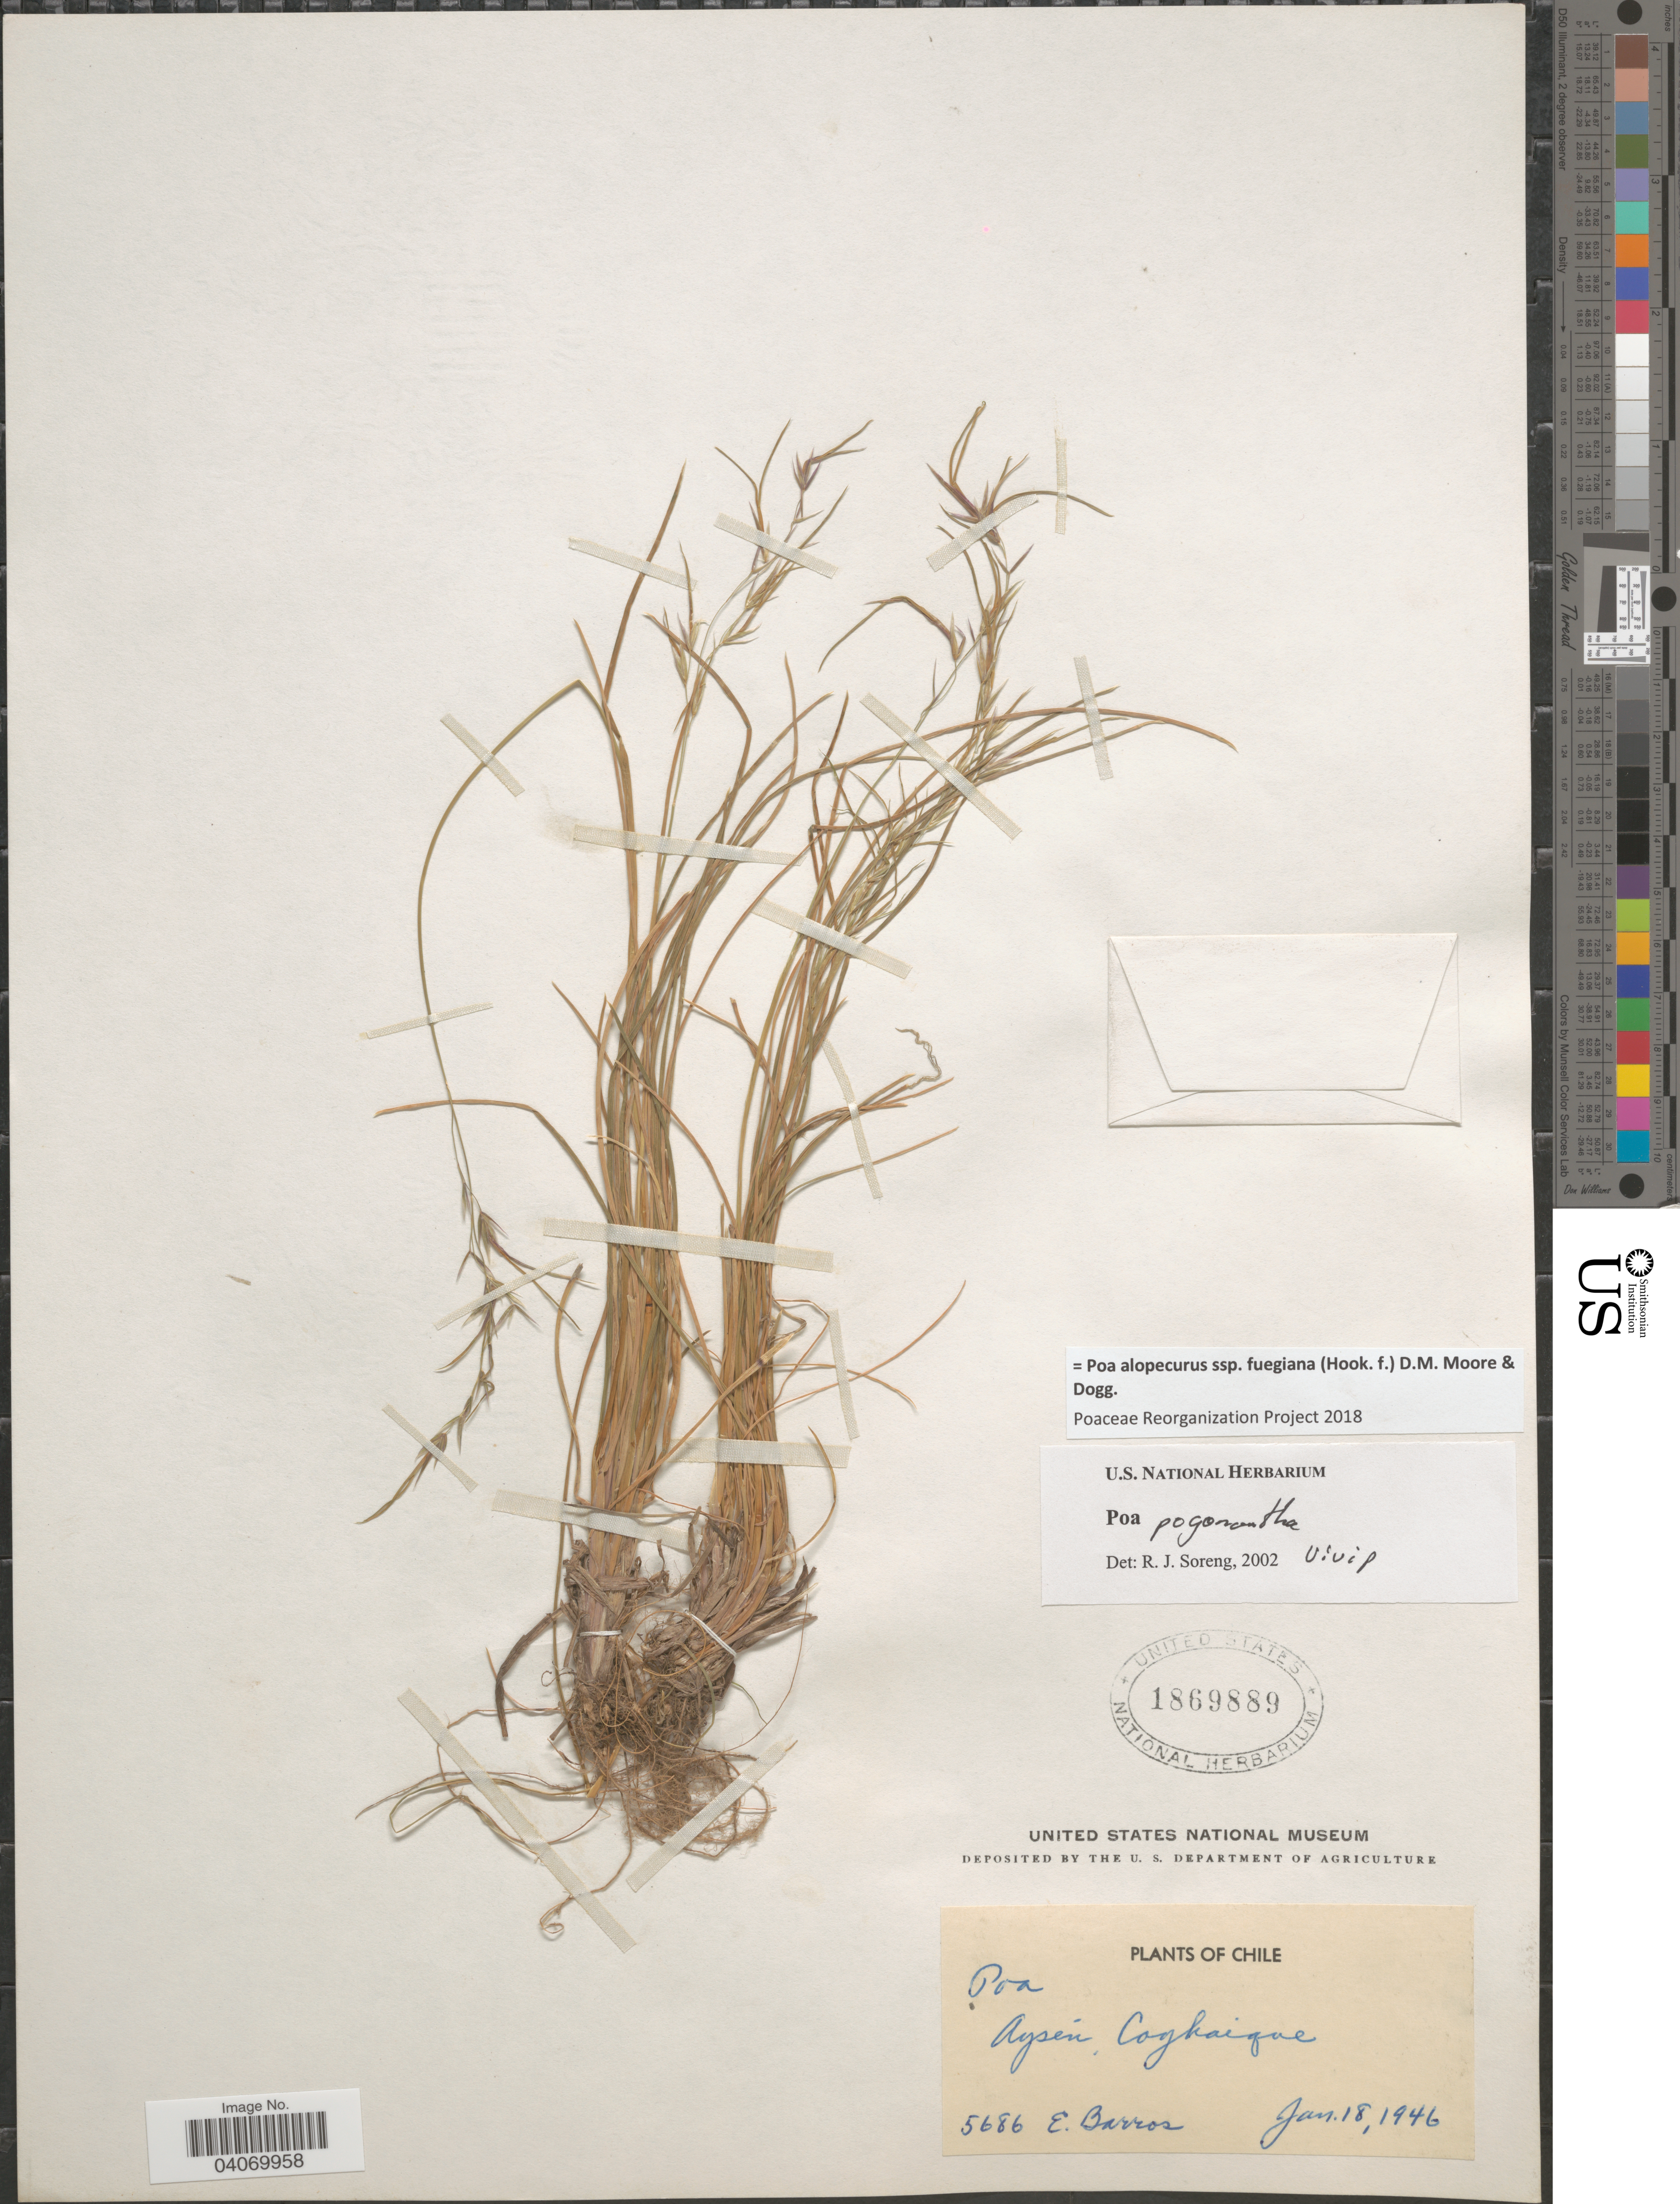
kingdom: Plantae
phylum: Tracheophyta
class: Liliopsida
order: Poales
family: Poaceae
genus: Poa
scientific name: Poa alopecurus subsp. fuegiana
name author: (Hook. f.) D.M. Moore & Dogg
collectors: E. Barros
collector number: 5686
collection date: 1946-01-18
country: Chile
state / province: Aisén (XI)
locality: Aysén, Coyhaique.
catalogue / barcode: US 1869889